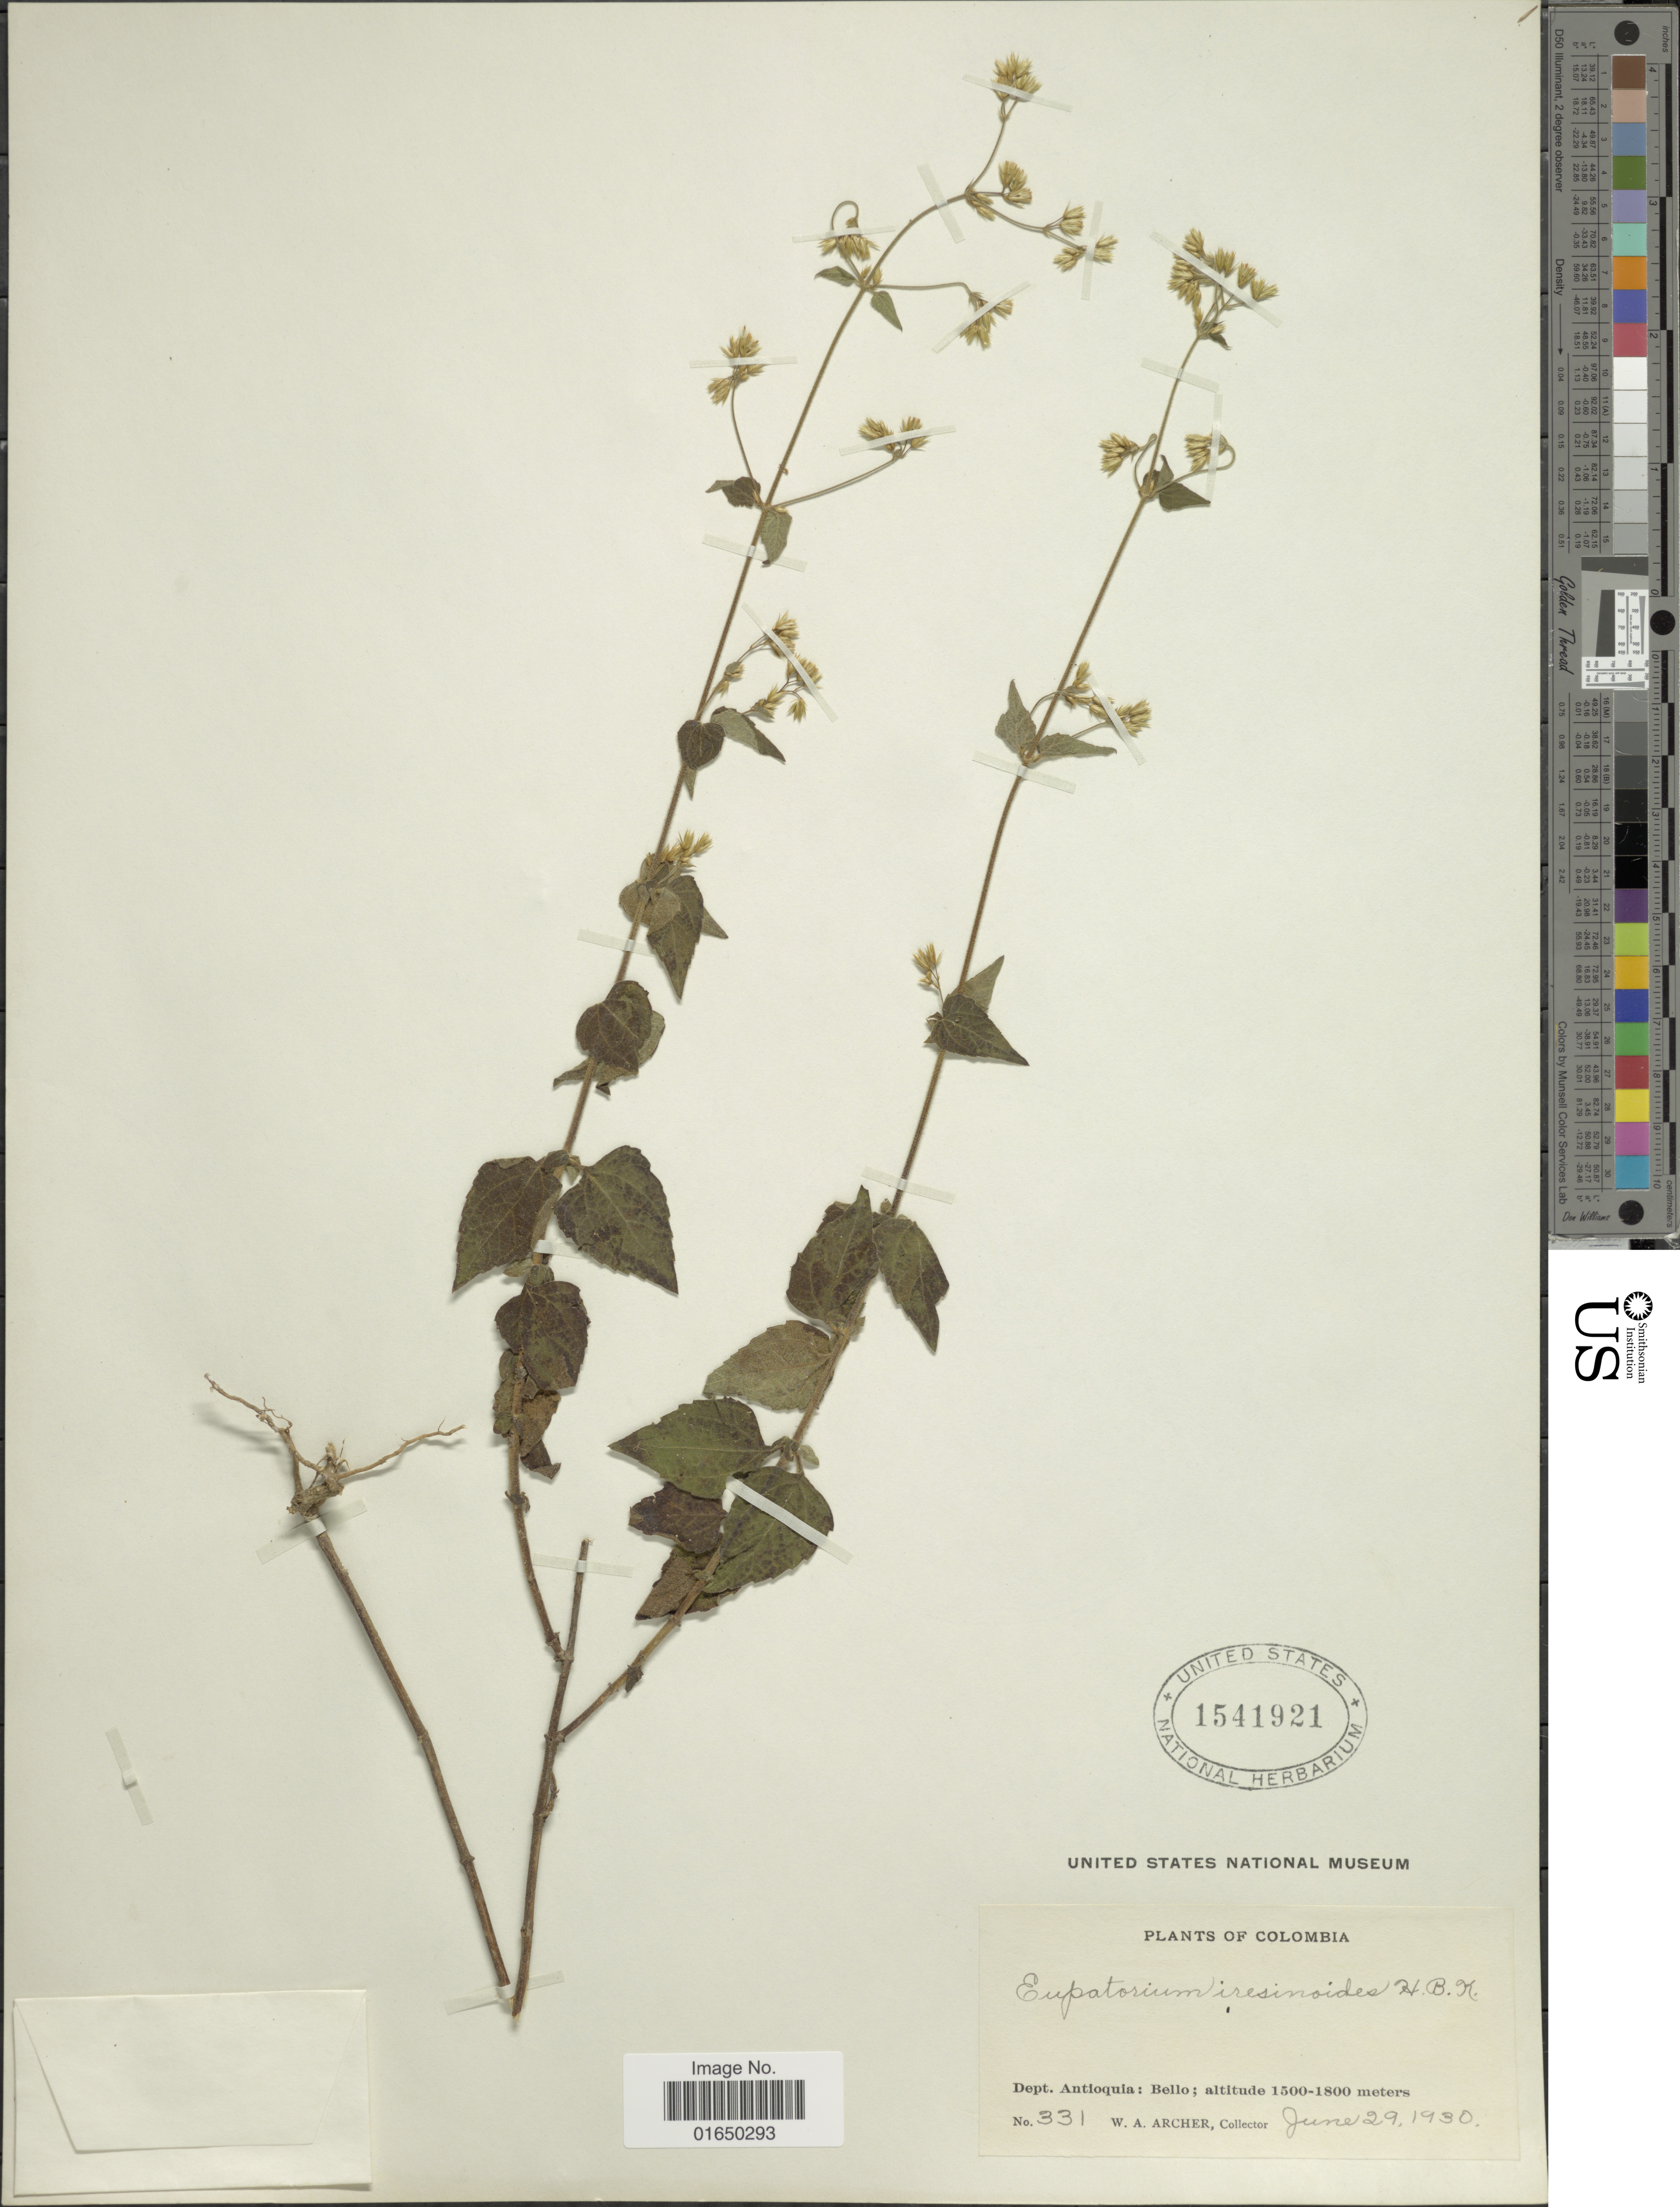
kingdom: Plantae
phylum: Tracheophyta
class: Magnoliopsida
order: Asterales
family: Asteraceae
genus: Condylidium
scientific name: Condylidium iresinoides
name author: (Kunth) R.M. King & H. Rob.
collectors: W. A. Archer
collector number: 331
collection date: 1930-06-29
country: Colombia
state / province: Antioquia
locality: Dep. Antioquia: Bello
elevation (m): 1500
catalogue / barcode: US 1541921